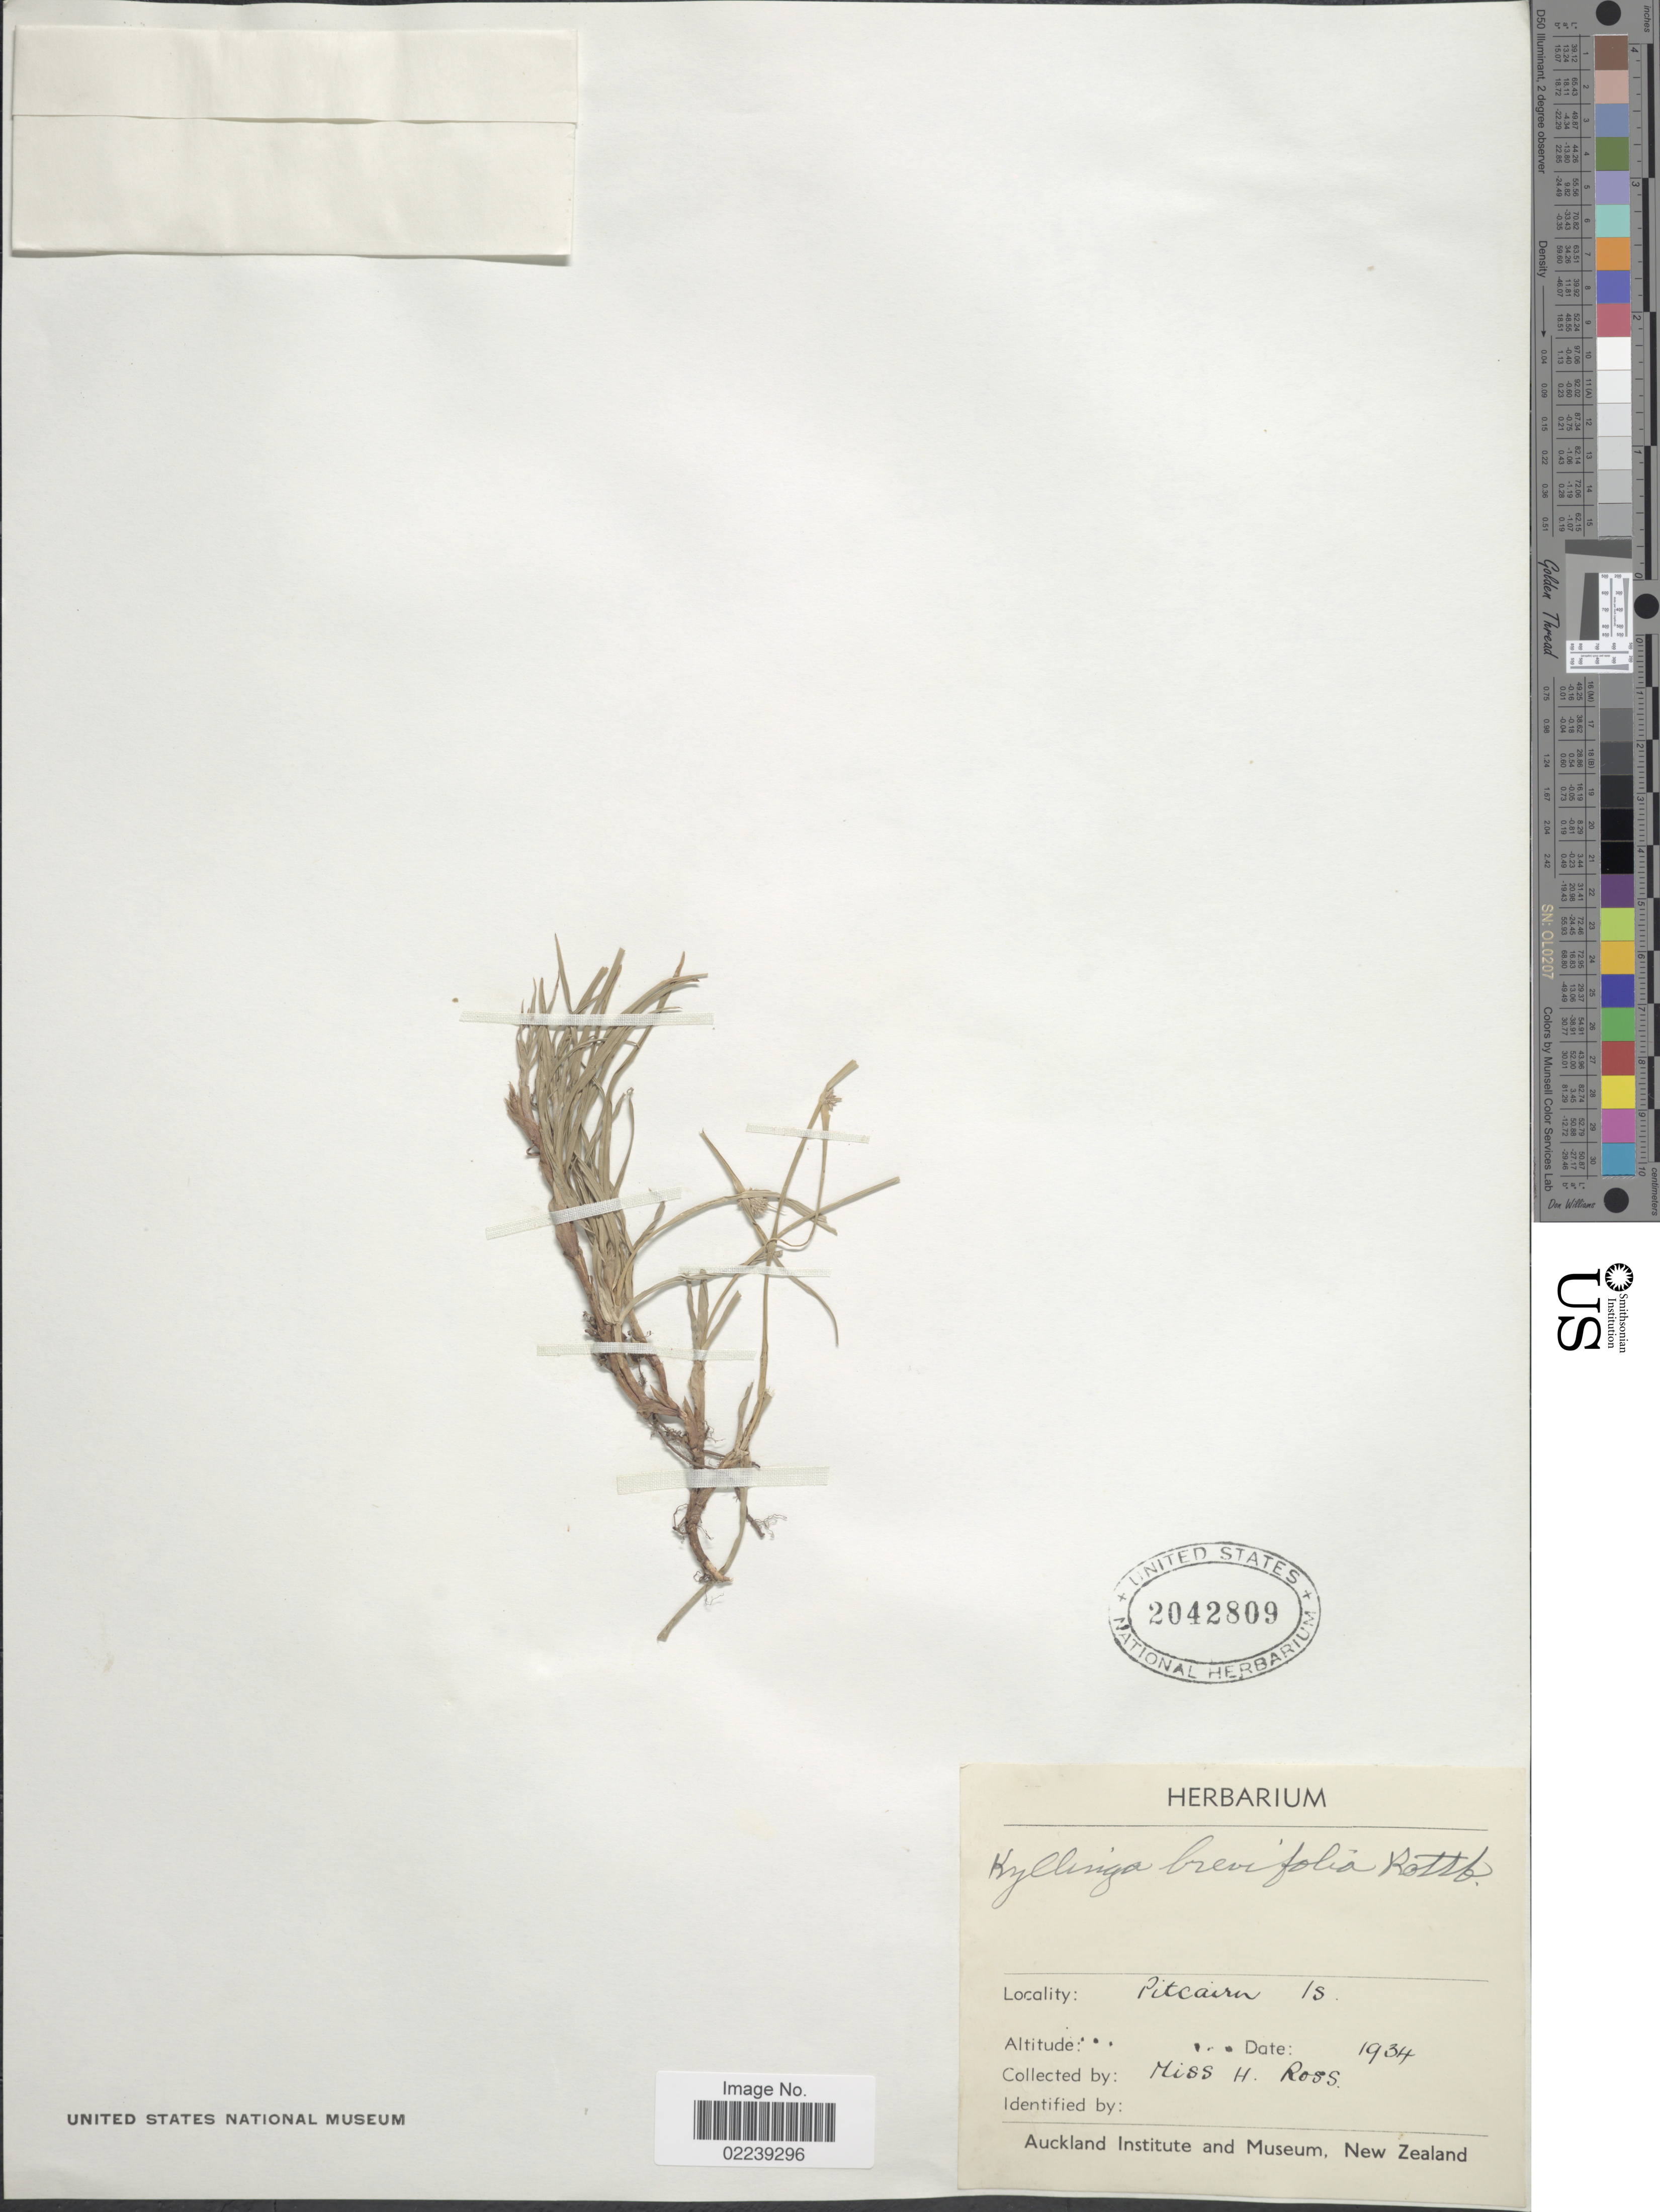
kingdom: Plantae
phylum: Tracheophyta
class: Liliopsida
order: Poales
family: Cyperaceae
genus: Cyperus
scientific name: Cyperus mindorensis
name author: (Steud.) Huygh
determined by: Strong, M. T., (US), Smithsonian Institution - National Museum of Natural History (UNITED STATES)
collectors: H. Ross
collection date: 1934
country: Pitcairn Islands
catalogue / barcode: US 2042809